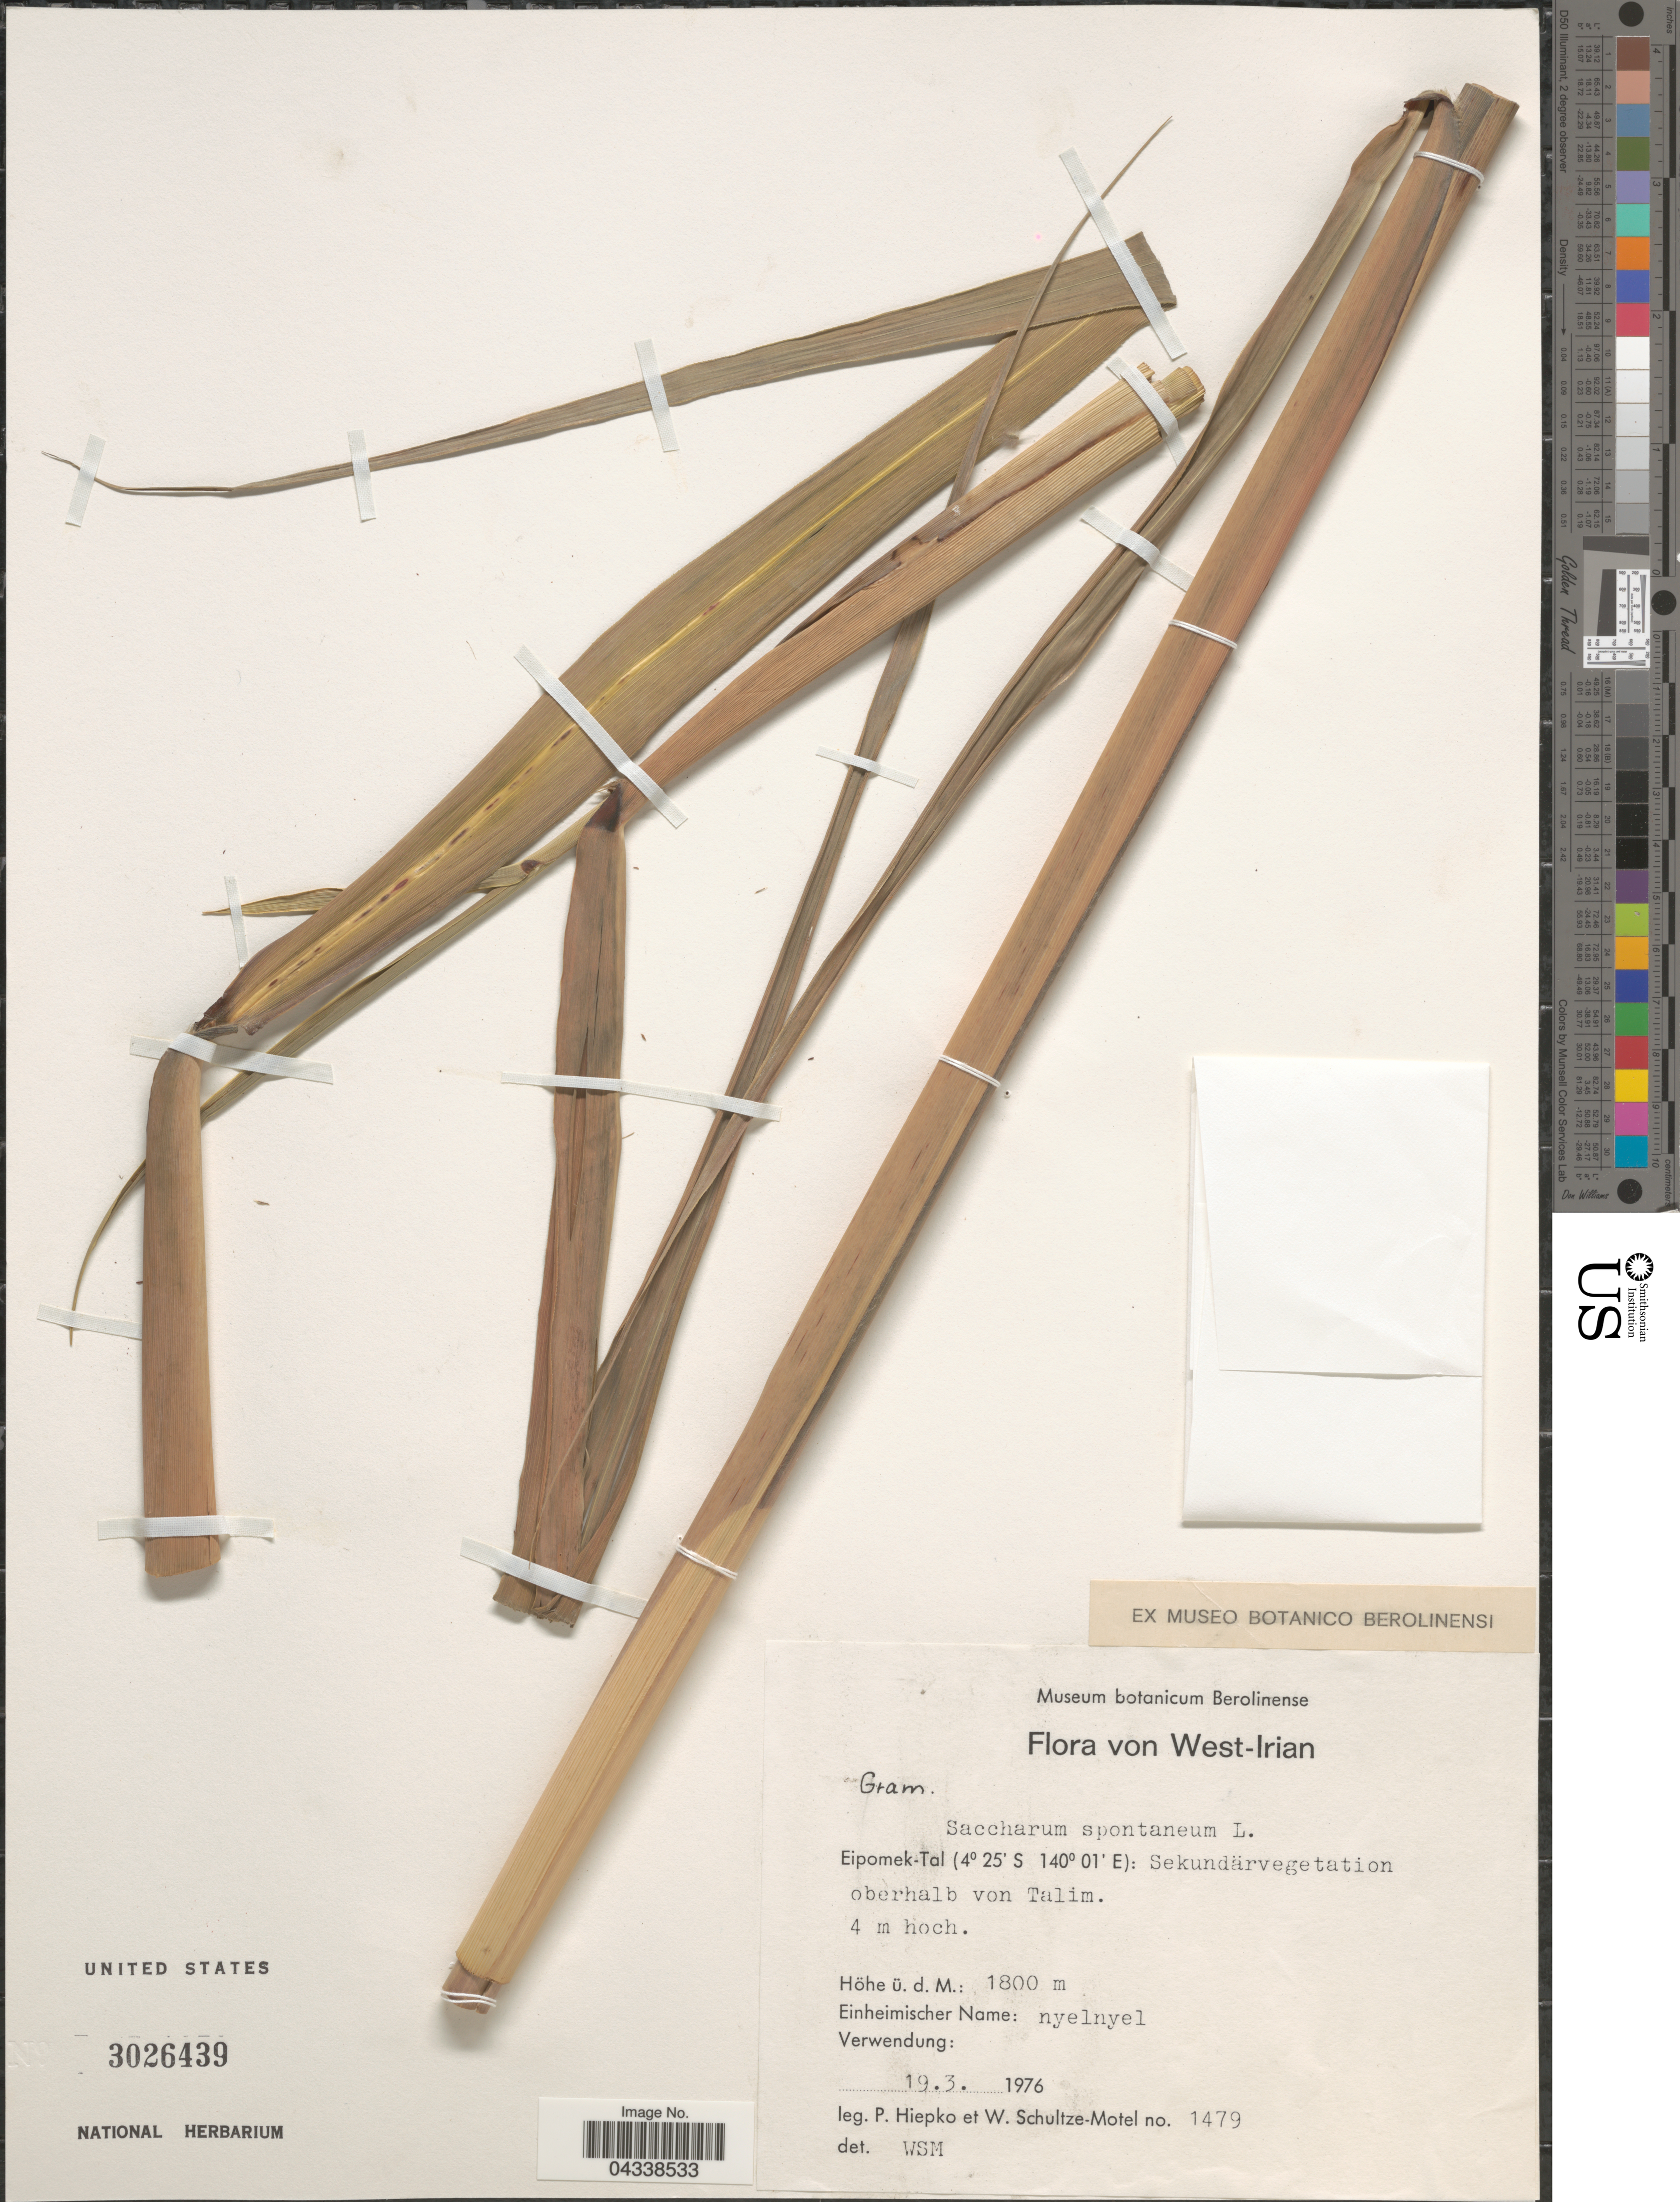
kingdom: Plantae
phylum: Tracheophyta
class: Liliopsida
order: Poales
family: Poaceae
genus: Saccharum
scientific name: Saccharum spontaneum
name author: L.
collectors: P. H. Hiepko & W. Schultze-Motel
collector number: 1479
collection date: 1976-03-19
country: Indonesia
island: New Guinea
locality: West-Irian. Eipomek-Tal: Sekundärvegetation oberhalb von Talim.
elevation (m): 1800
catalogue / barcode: US 3026439